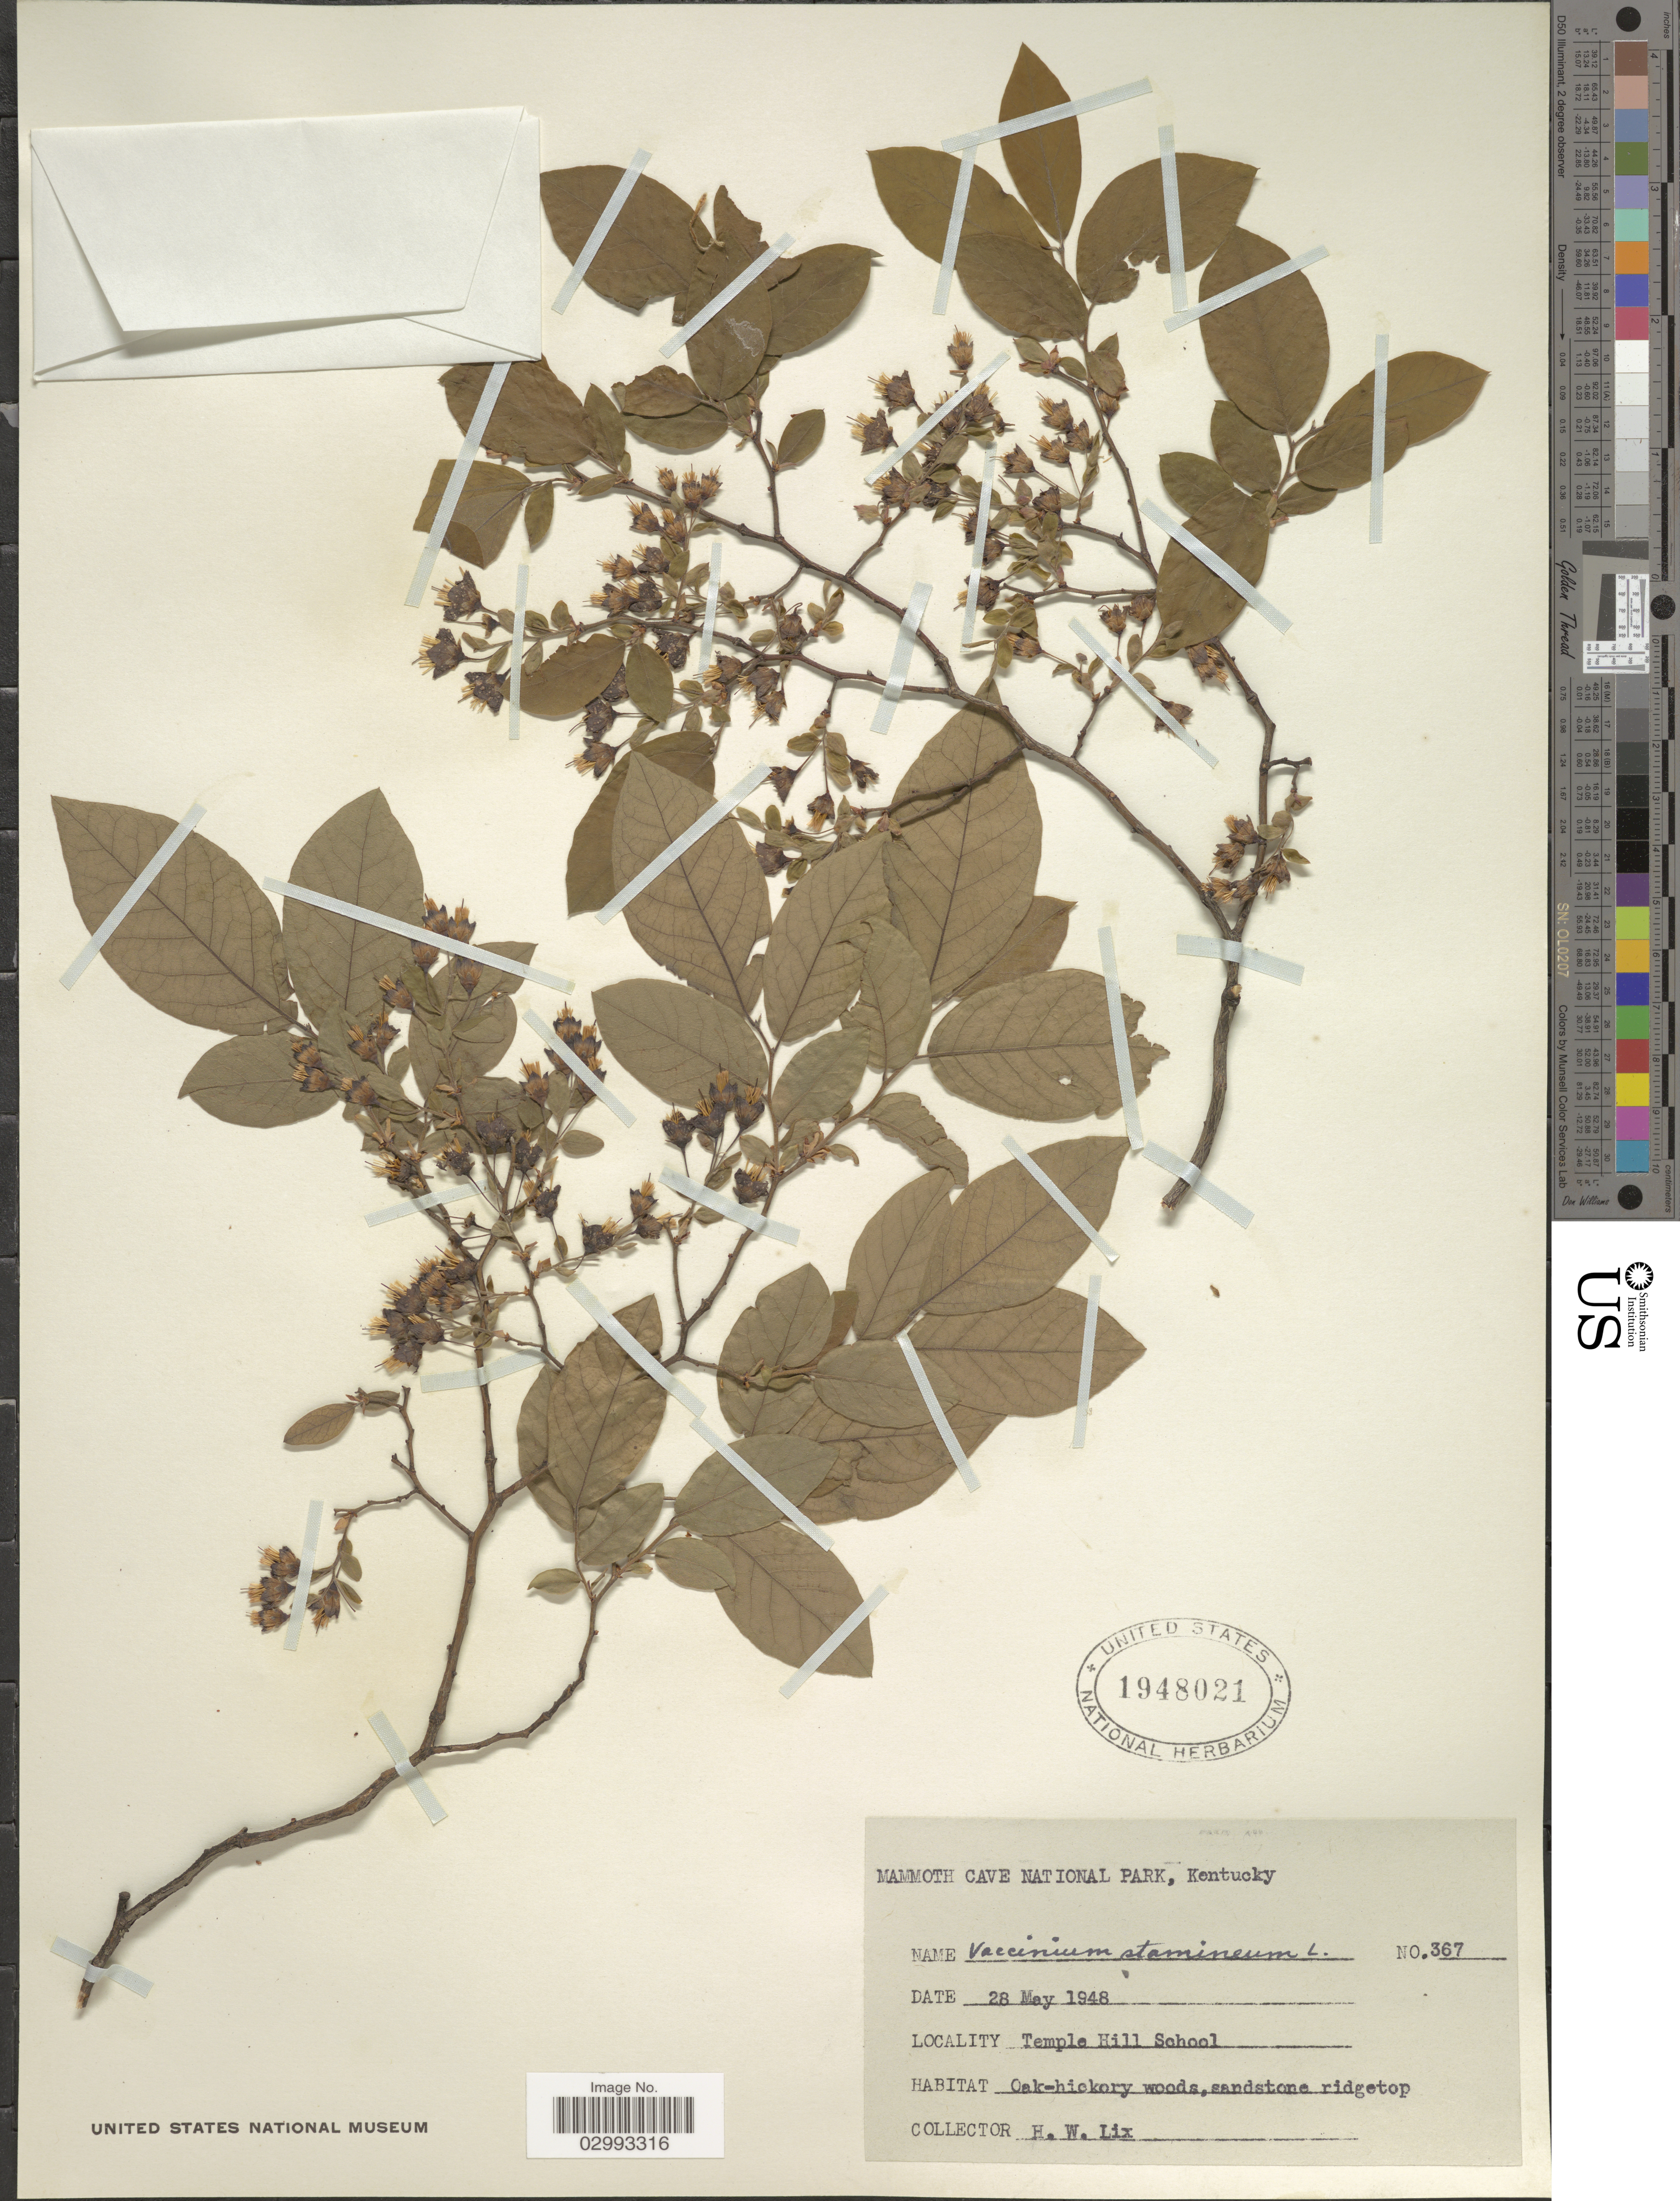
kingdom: Plantae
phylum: Tracheophyta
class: Magnoliopsida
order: Ericales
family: Ericaceae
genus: Polycodium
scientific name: Polycodium stamineum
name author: (L.) Greene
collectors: H. W. Lix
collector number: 367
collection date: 1948-05-28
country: United States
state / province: Kentucky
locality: Mammoth Cave National Park. Temple Hill School.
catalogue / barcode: US 1948021